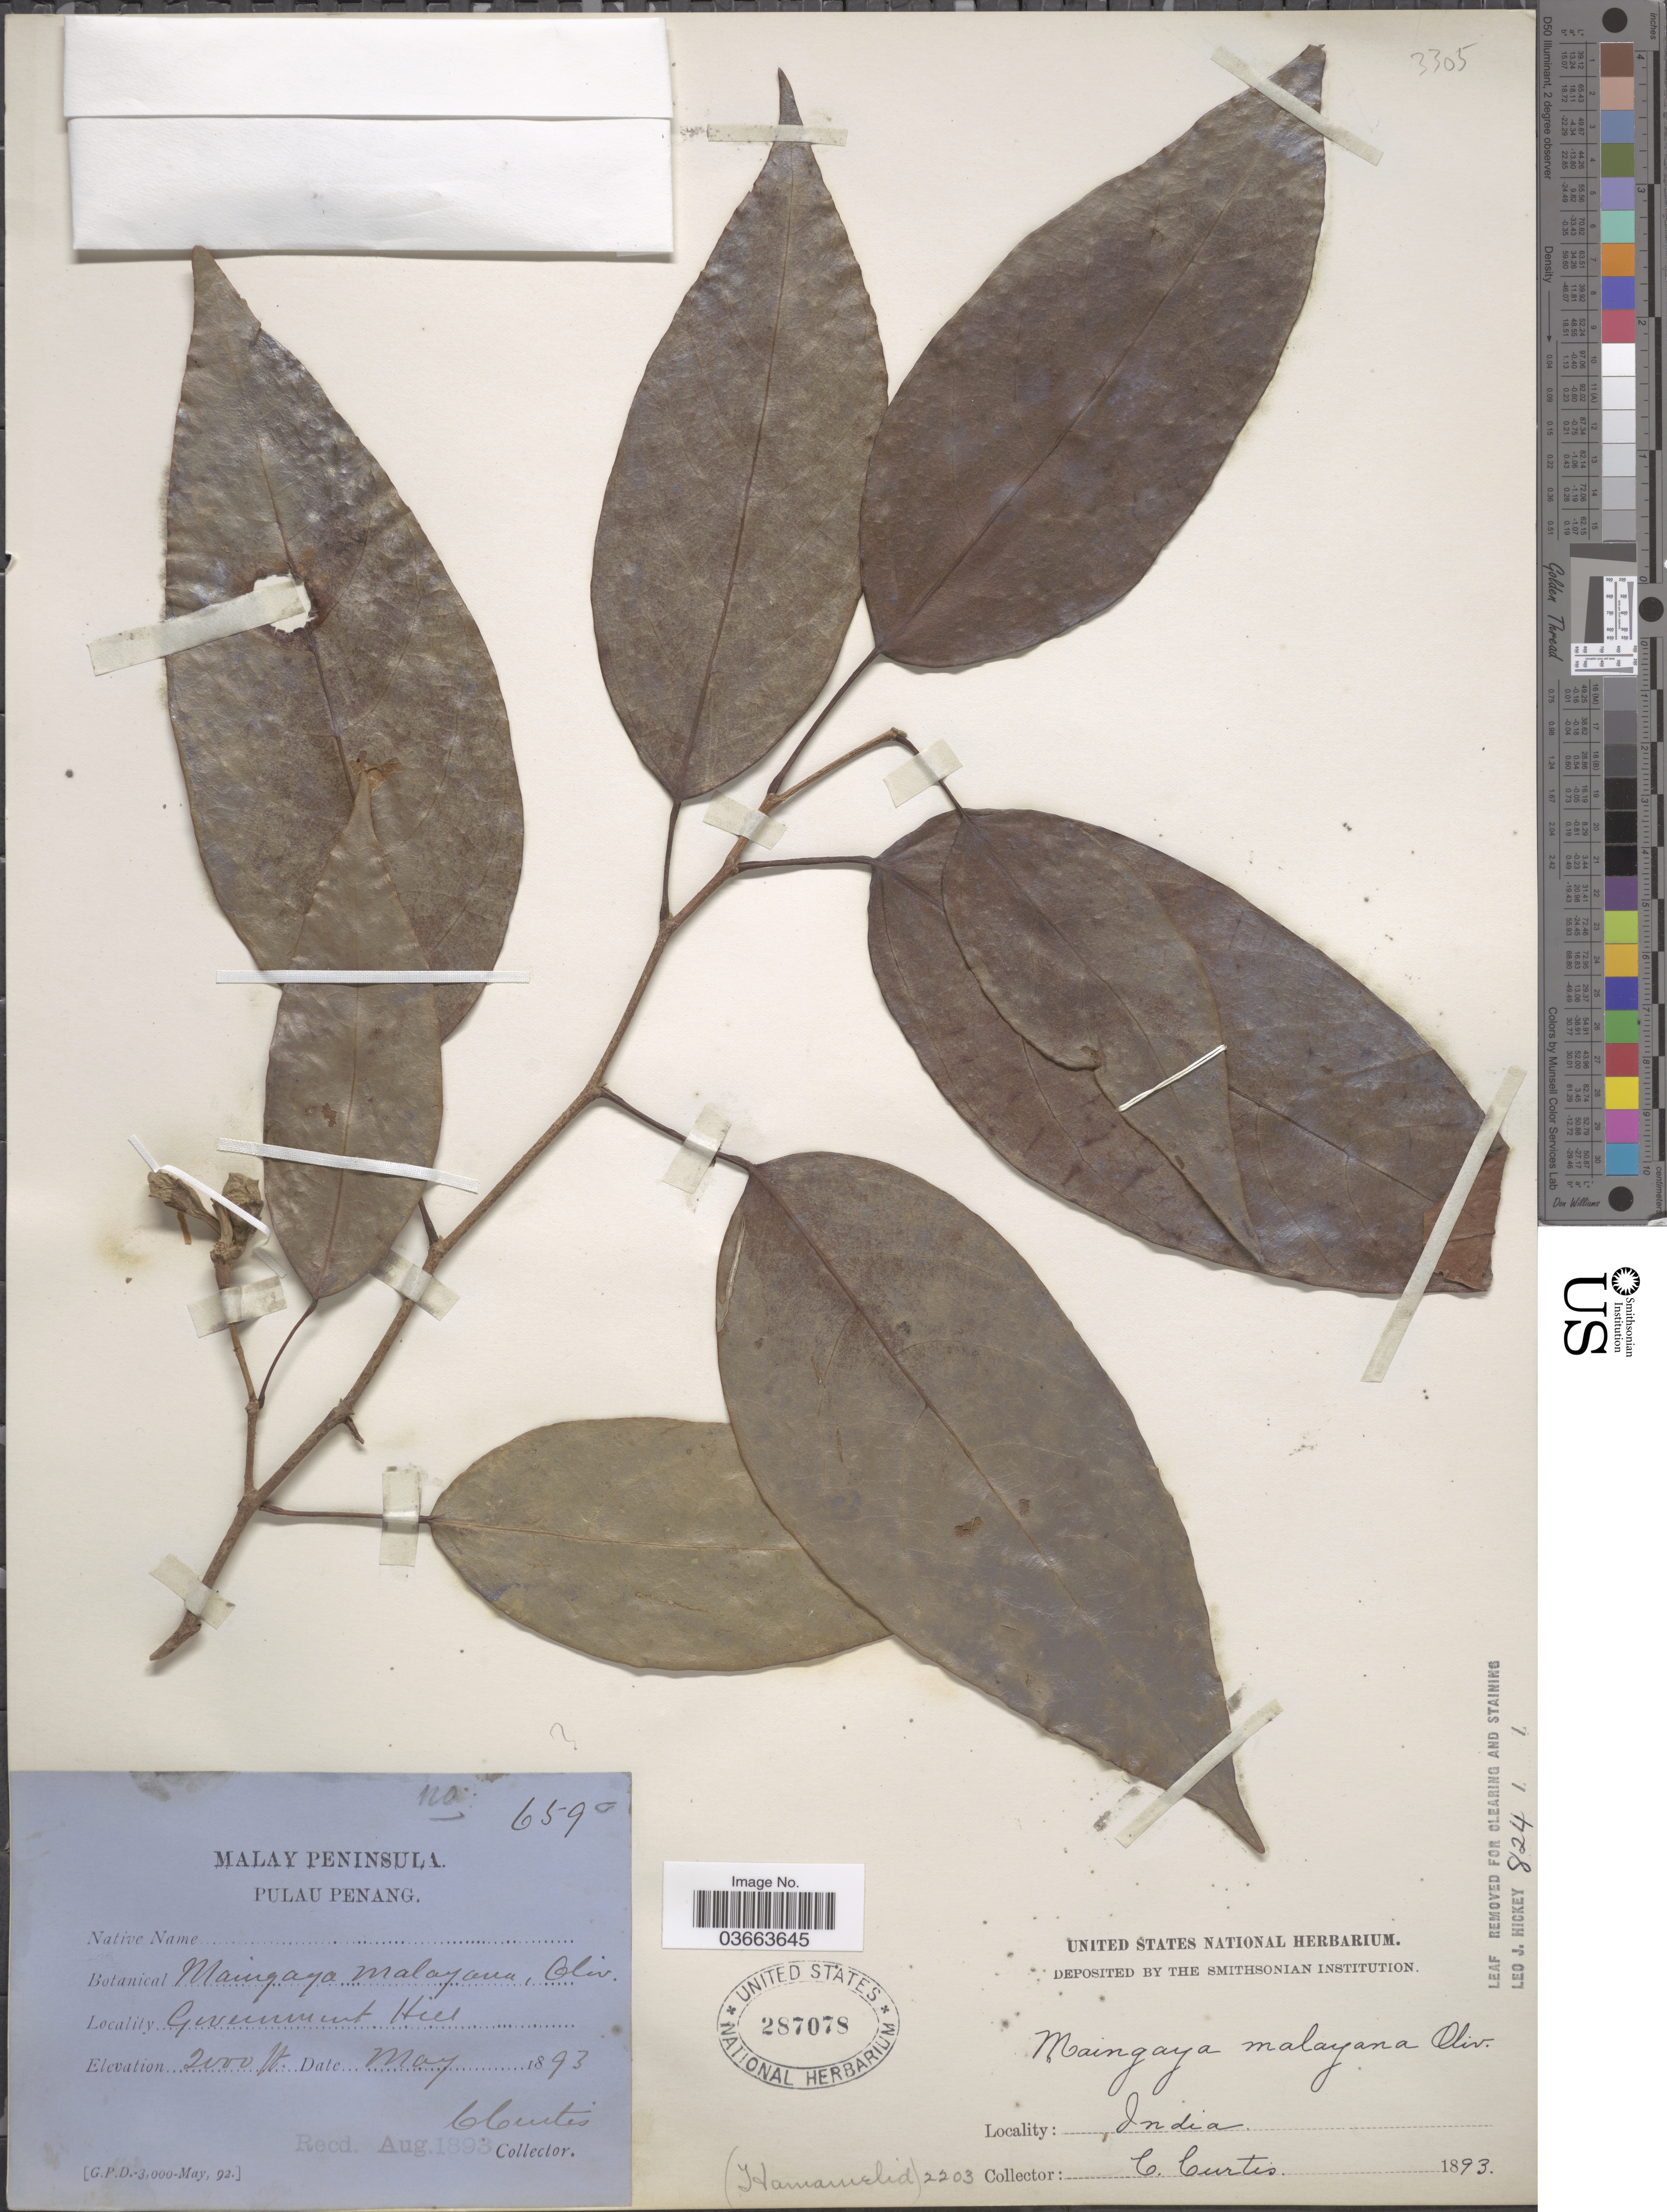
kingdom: Plantae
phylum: Tracheophyta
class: Magnoliopsida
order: Saxifragales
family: Hamamelidaceae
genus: Maingaya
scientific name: Maingaya malayana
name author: Oliv.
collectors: C. Curtis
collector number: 6590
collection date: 1893-05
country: Malaysia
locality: Government Hill. Malay Peninsula. Pulau Penang.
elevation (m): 610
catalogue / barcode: US 287078